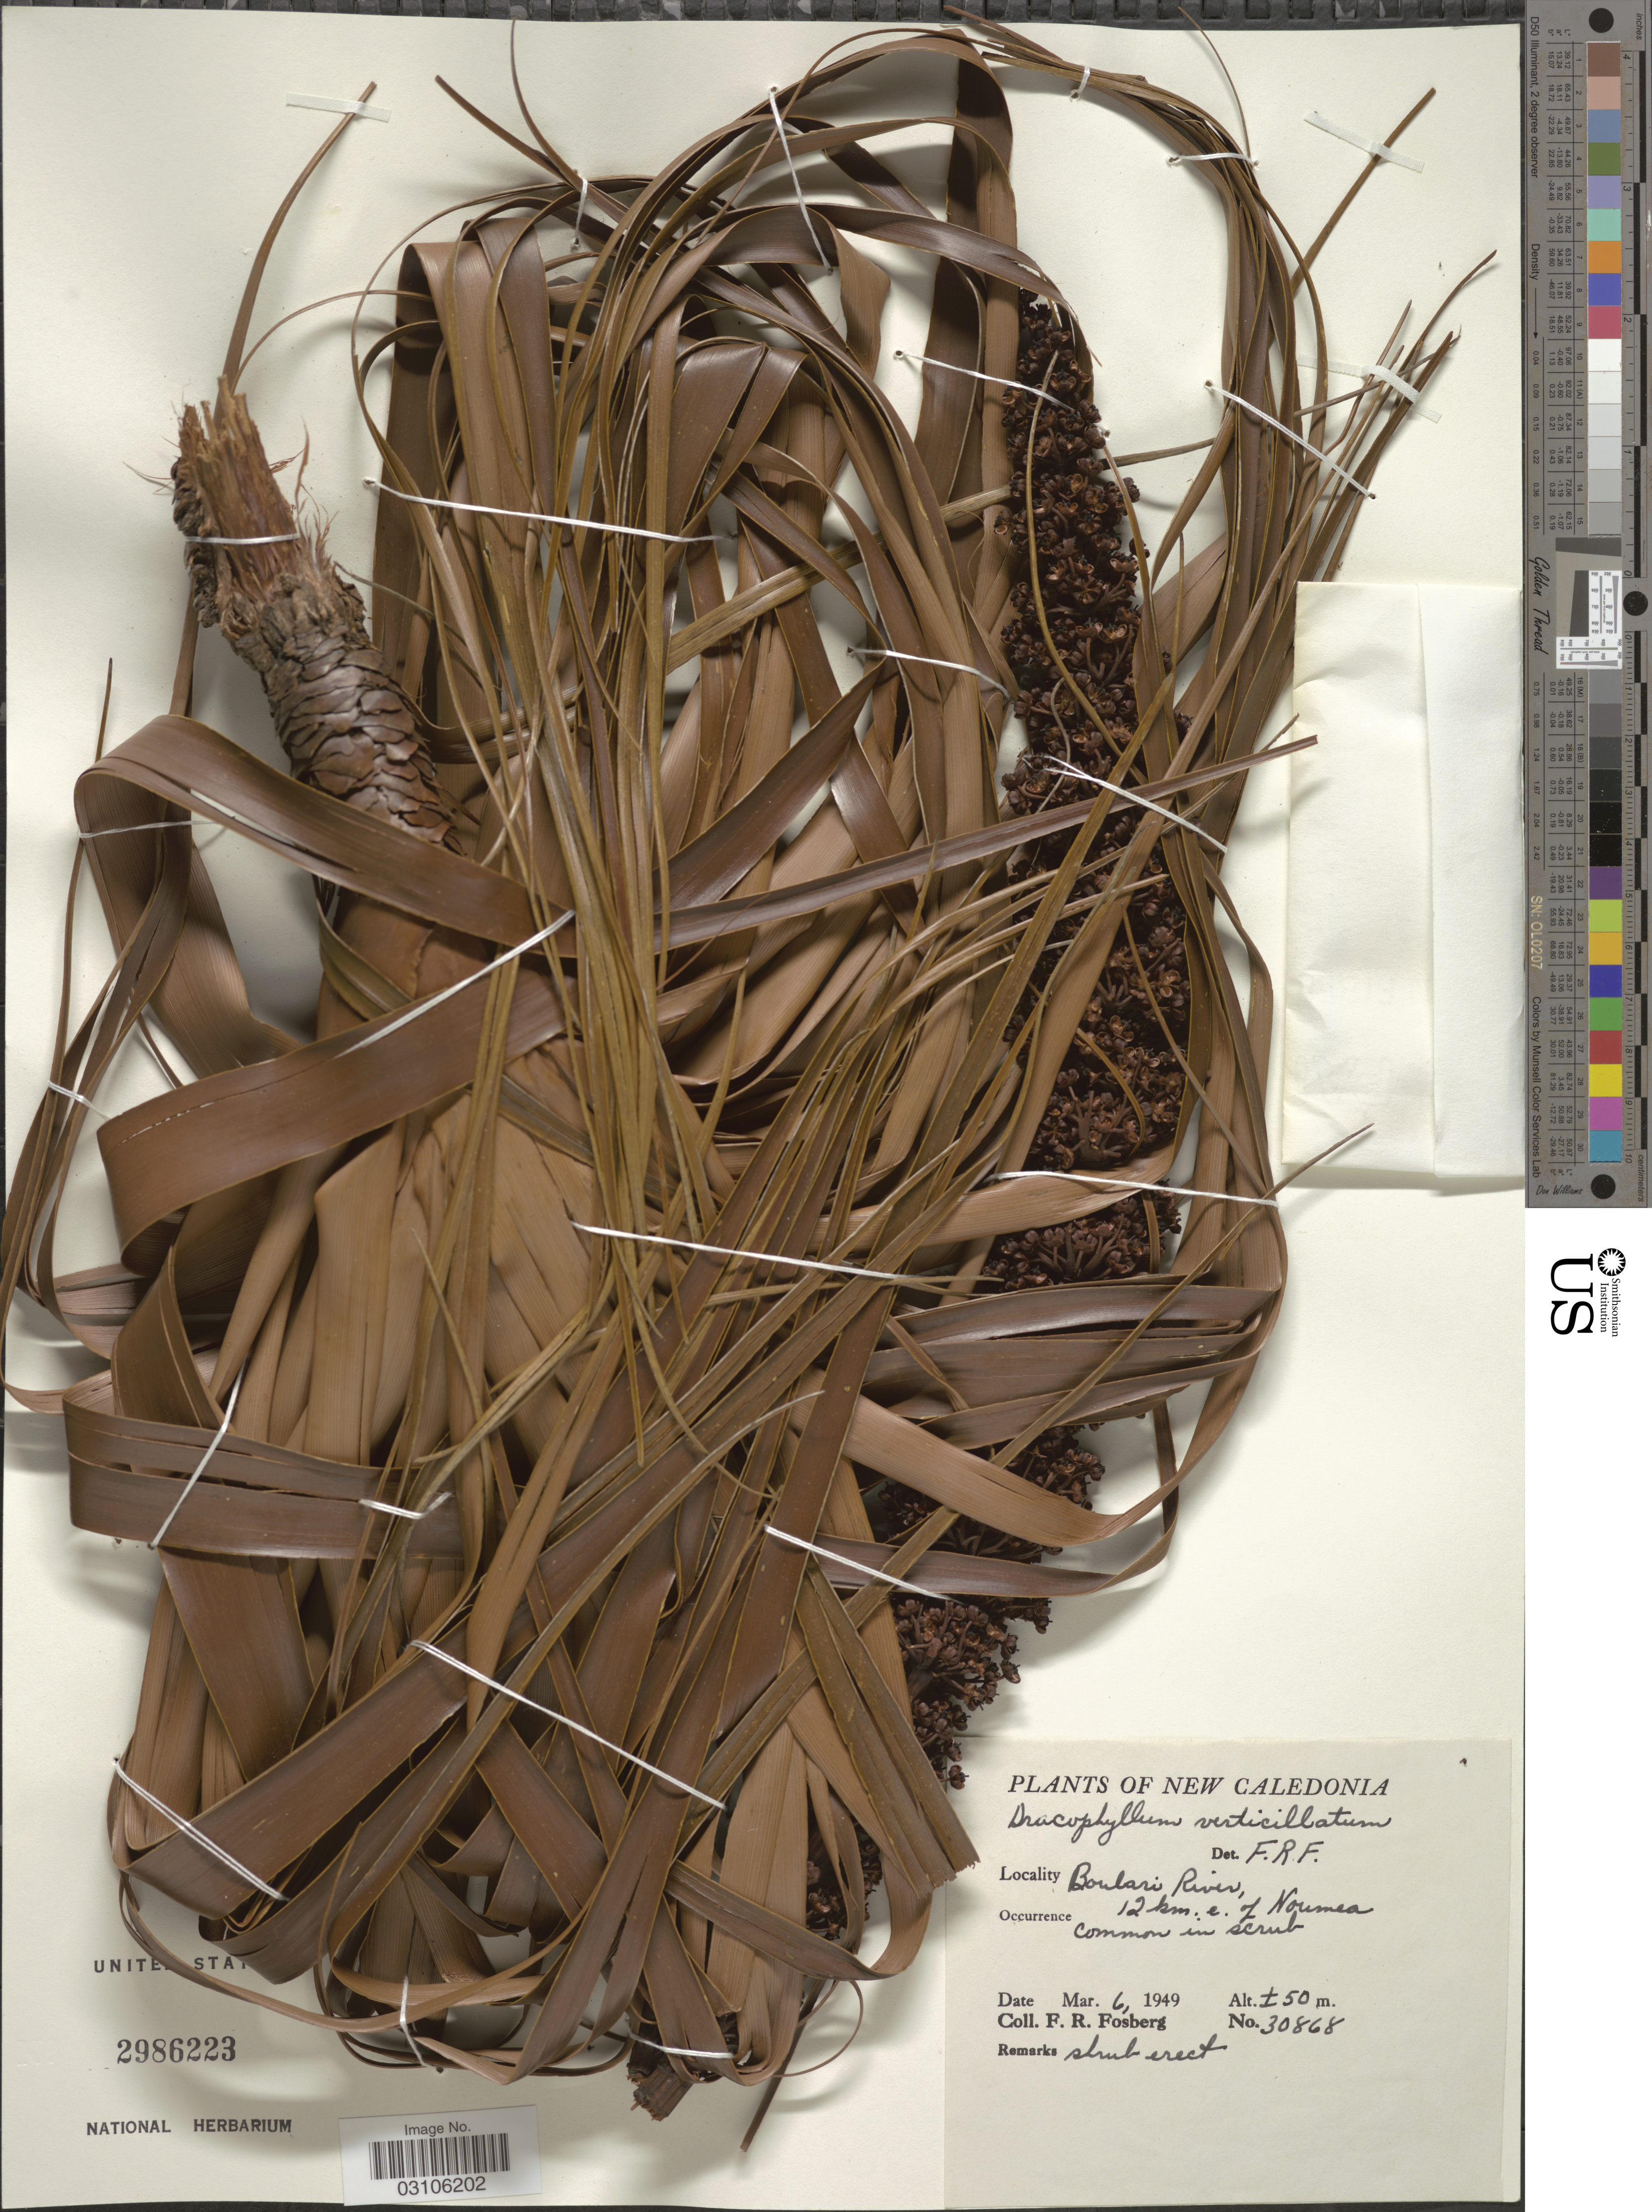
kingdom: Plantae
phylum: Tracheophyta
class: Magnoliopsida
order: Ericales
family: Ericaceae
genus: Dracophyllum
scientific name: Dracophyllum verticillatum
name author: Labill.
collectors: F. R. Fosberg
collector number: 30868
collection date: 1949-03-06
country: New Caledonia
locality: Boulari River, 12 km. e. of Noumea.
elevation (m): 50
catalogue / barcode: US 2986223